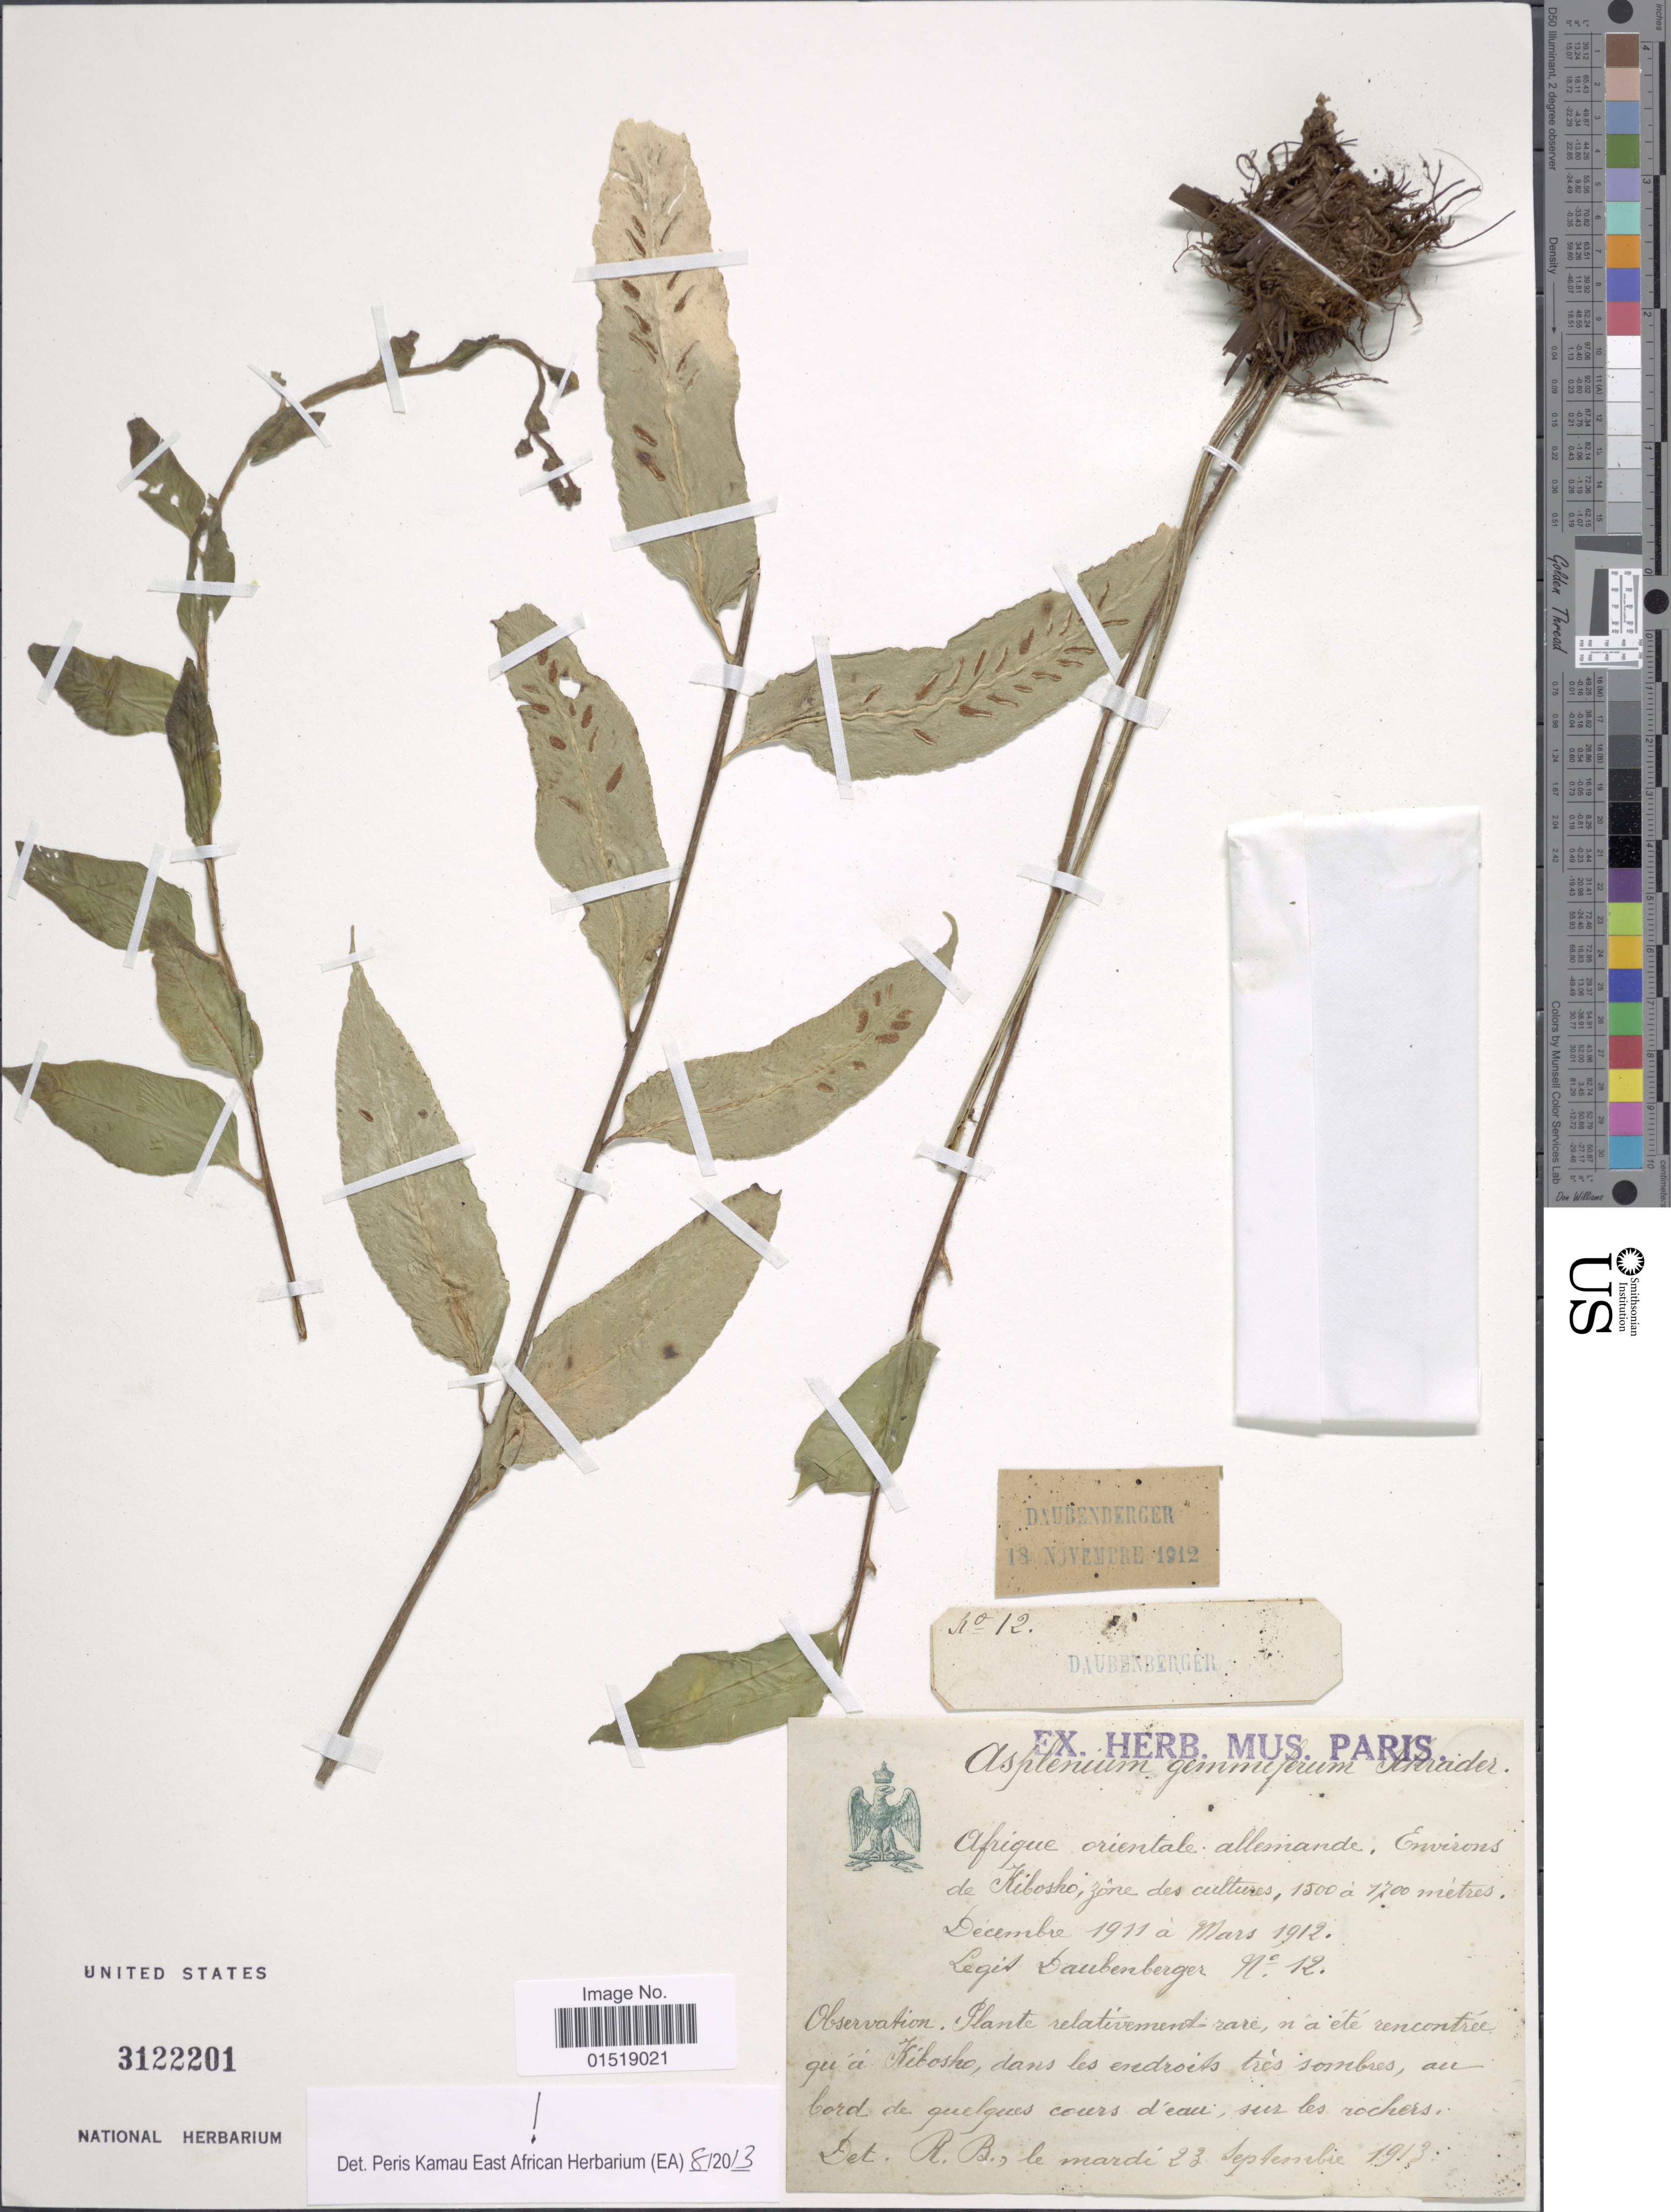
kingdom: Plantae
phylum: Tracheophyta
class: Polypodiopsida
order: Polypodiales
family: Aspleniaceae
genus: Asplenium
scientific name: Asplenium gemmiferum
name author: Schrad.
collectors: P. Daubenberger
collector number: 12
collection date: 1911-12/1912-03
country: Tanzania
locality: Afrique orientale: allemande. Environs de Kibosho, zone des cultives.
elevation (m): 1700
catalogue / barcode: US 3122201